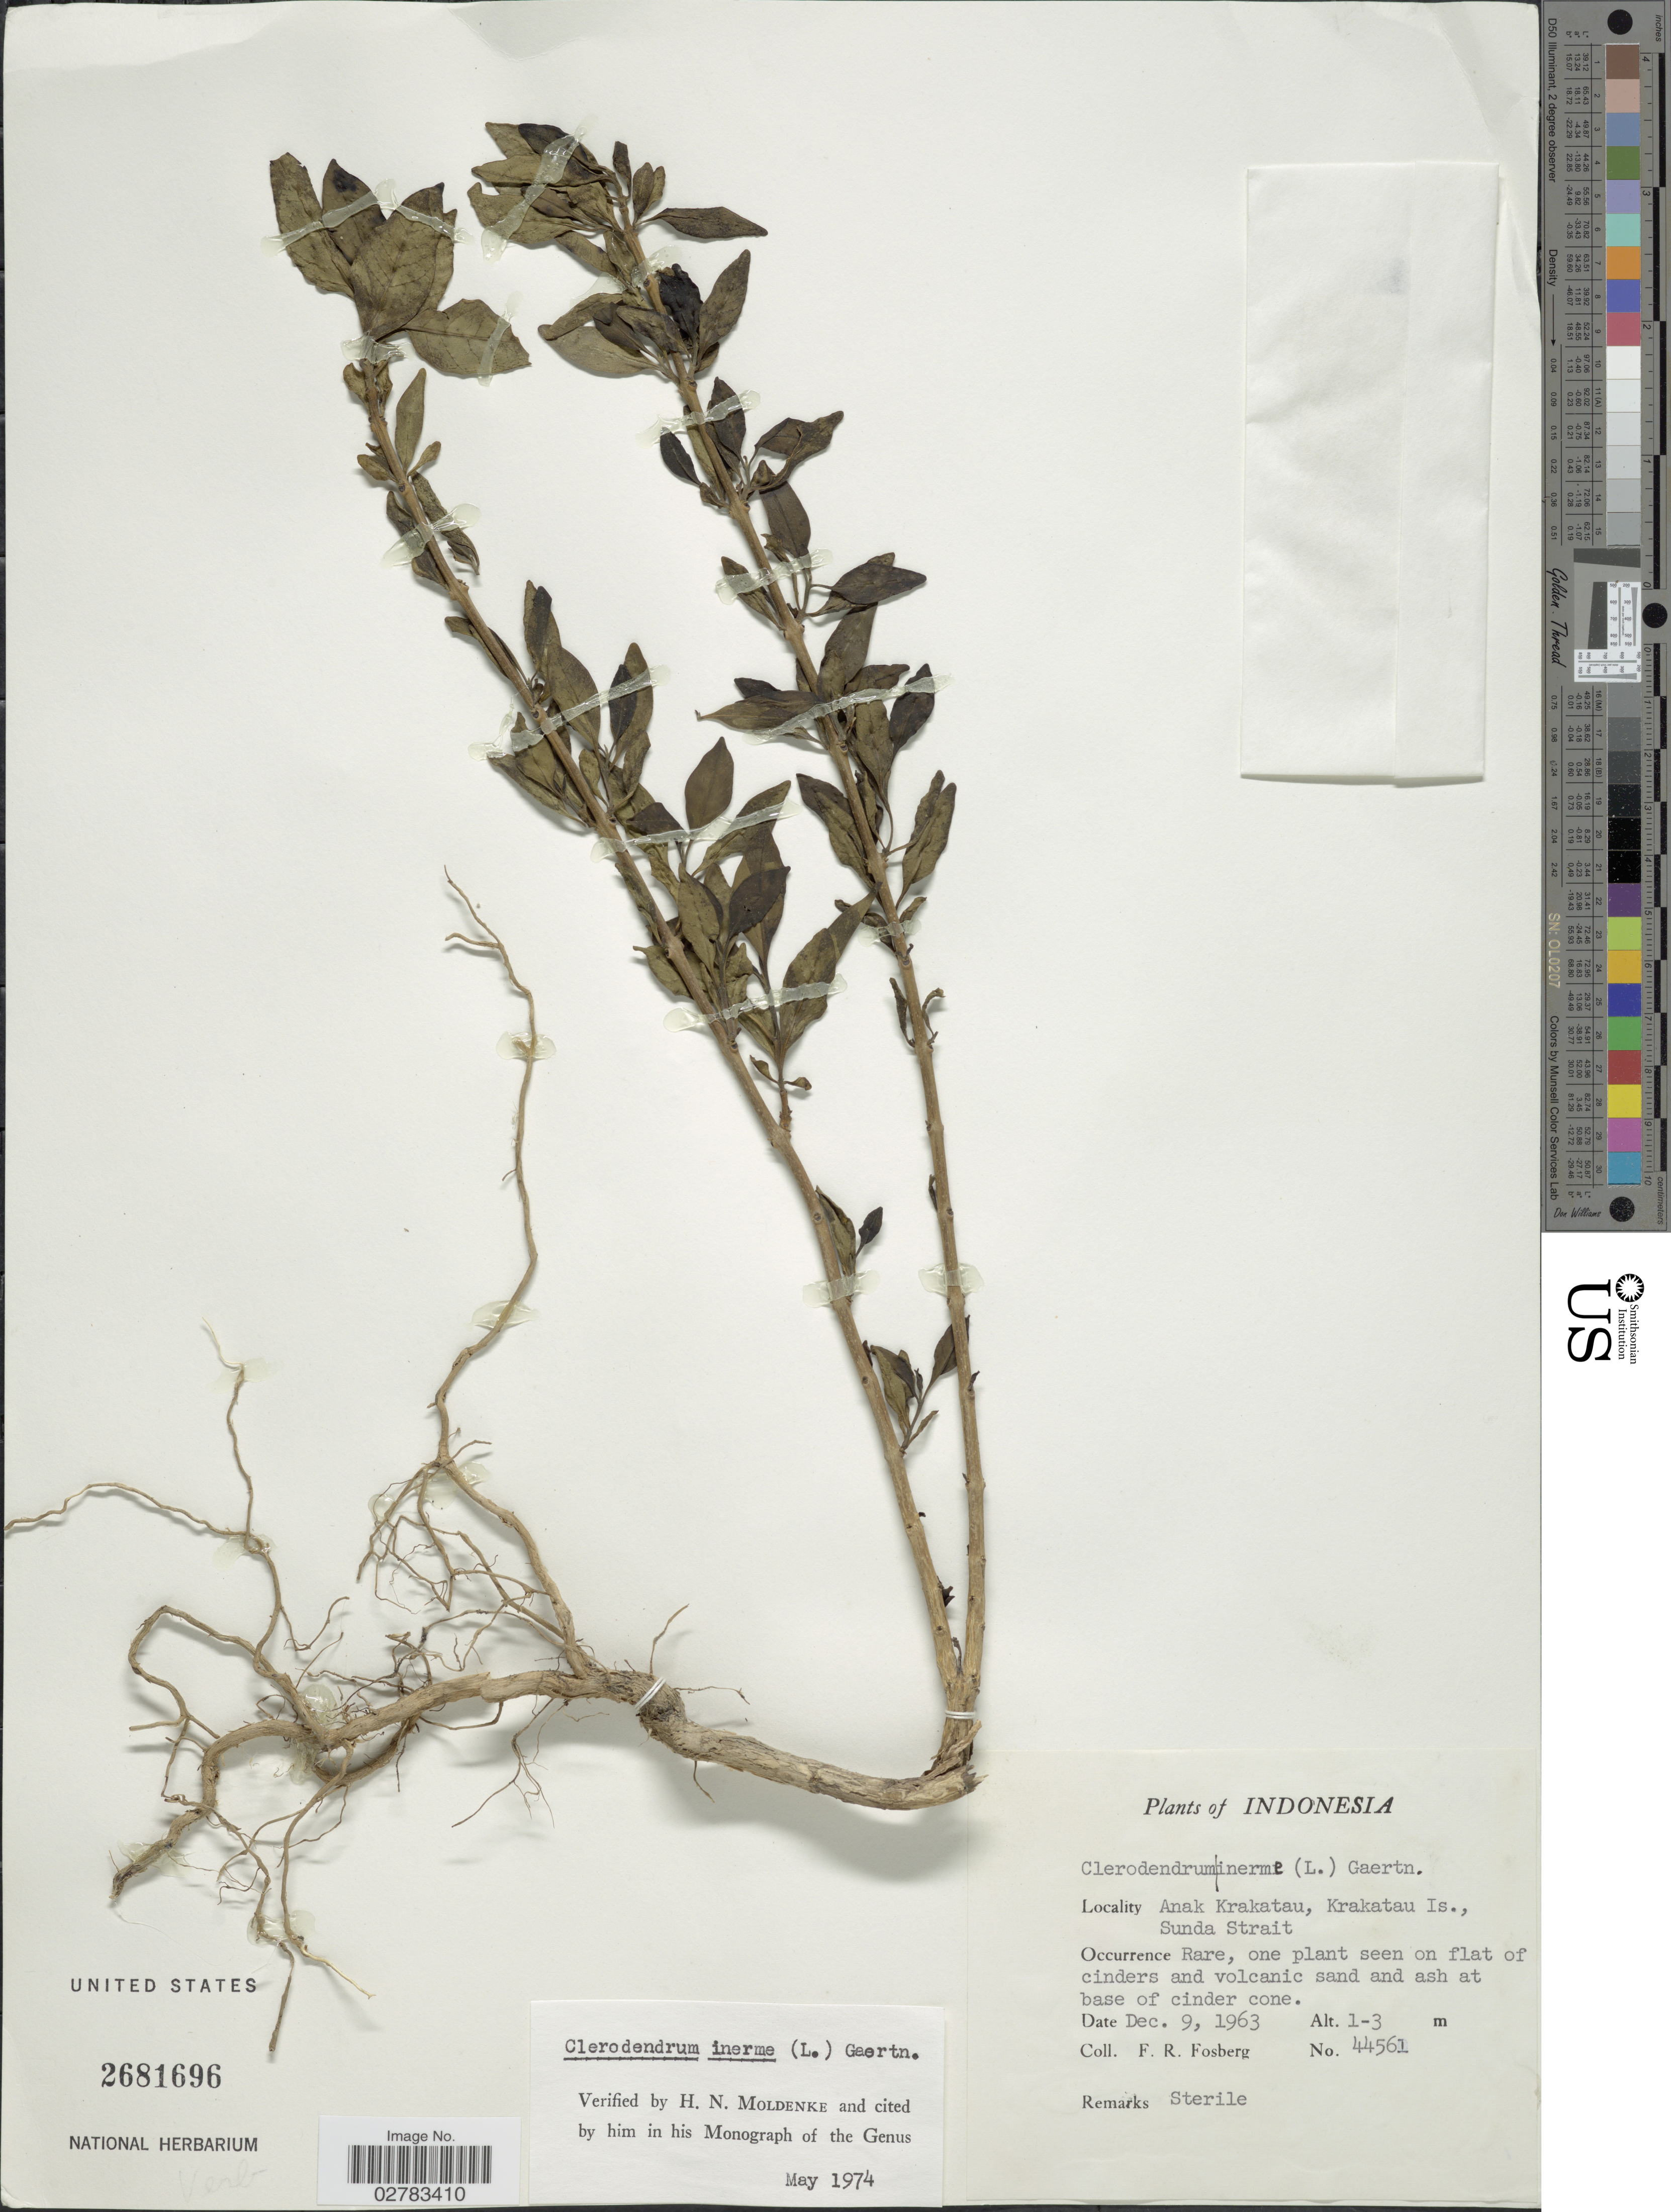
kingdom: Plantae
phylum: Tracheophyta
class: Magnoliopsida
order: Lamiales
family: Lamiaceae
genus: Clerodendrum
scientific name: Clerodendrum inerme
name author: (L.) Gaertn.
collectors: F. R. Fosberg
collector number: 44561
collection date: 1963-12-09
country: Indonesia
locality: Anak Krakatau, Krakatau Is., Sunda Strait.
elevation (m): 1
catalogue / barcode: US 2681696